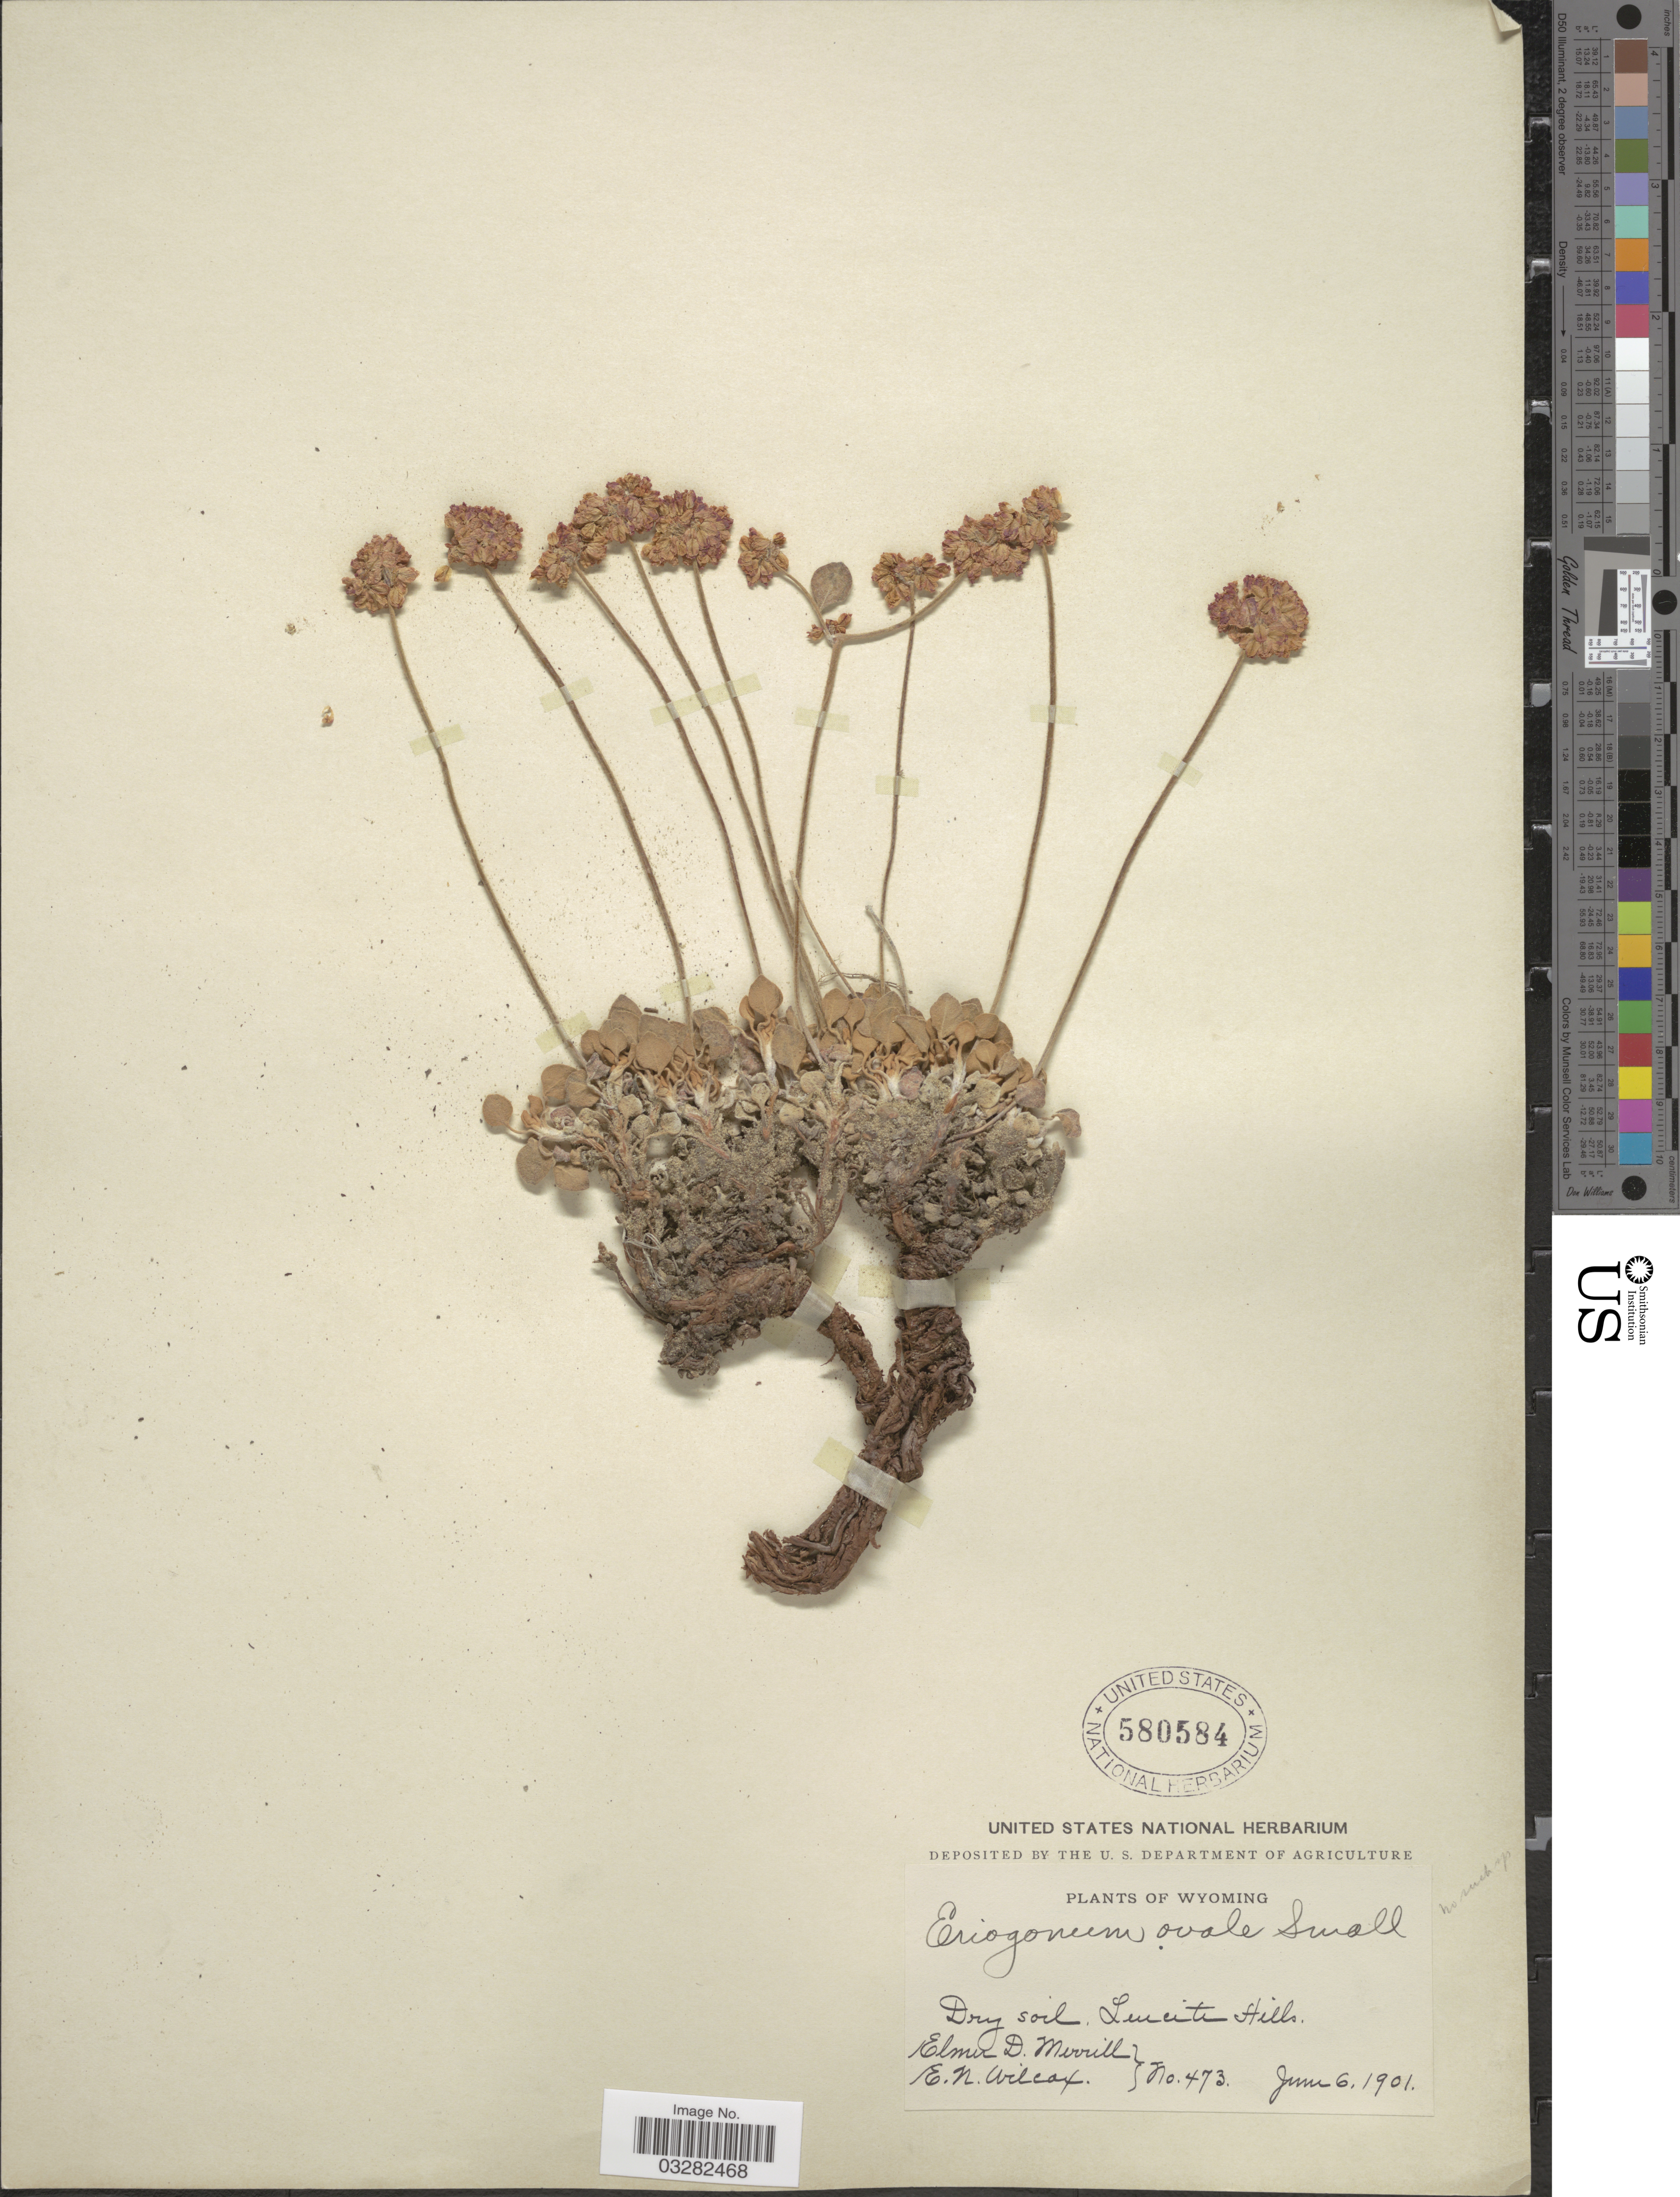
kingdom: Plantae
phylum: Tracheophyta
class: Magnoliopsida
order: Caryophyllales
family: Polygonaceae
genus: Eriogonum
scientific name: Eriogonum sp.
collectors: E. D. Merrill & E. Wilcox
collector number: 473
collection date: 1901-06-06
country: United States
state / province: Wyoming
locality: Leucite Hills.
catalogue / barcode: US 580584